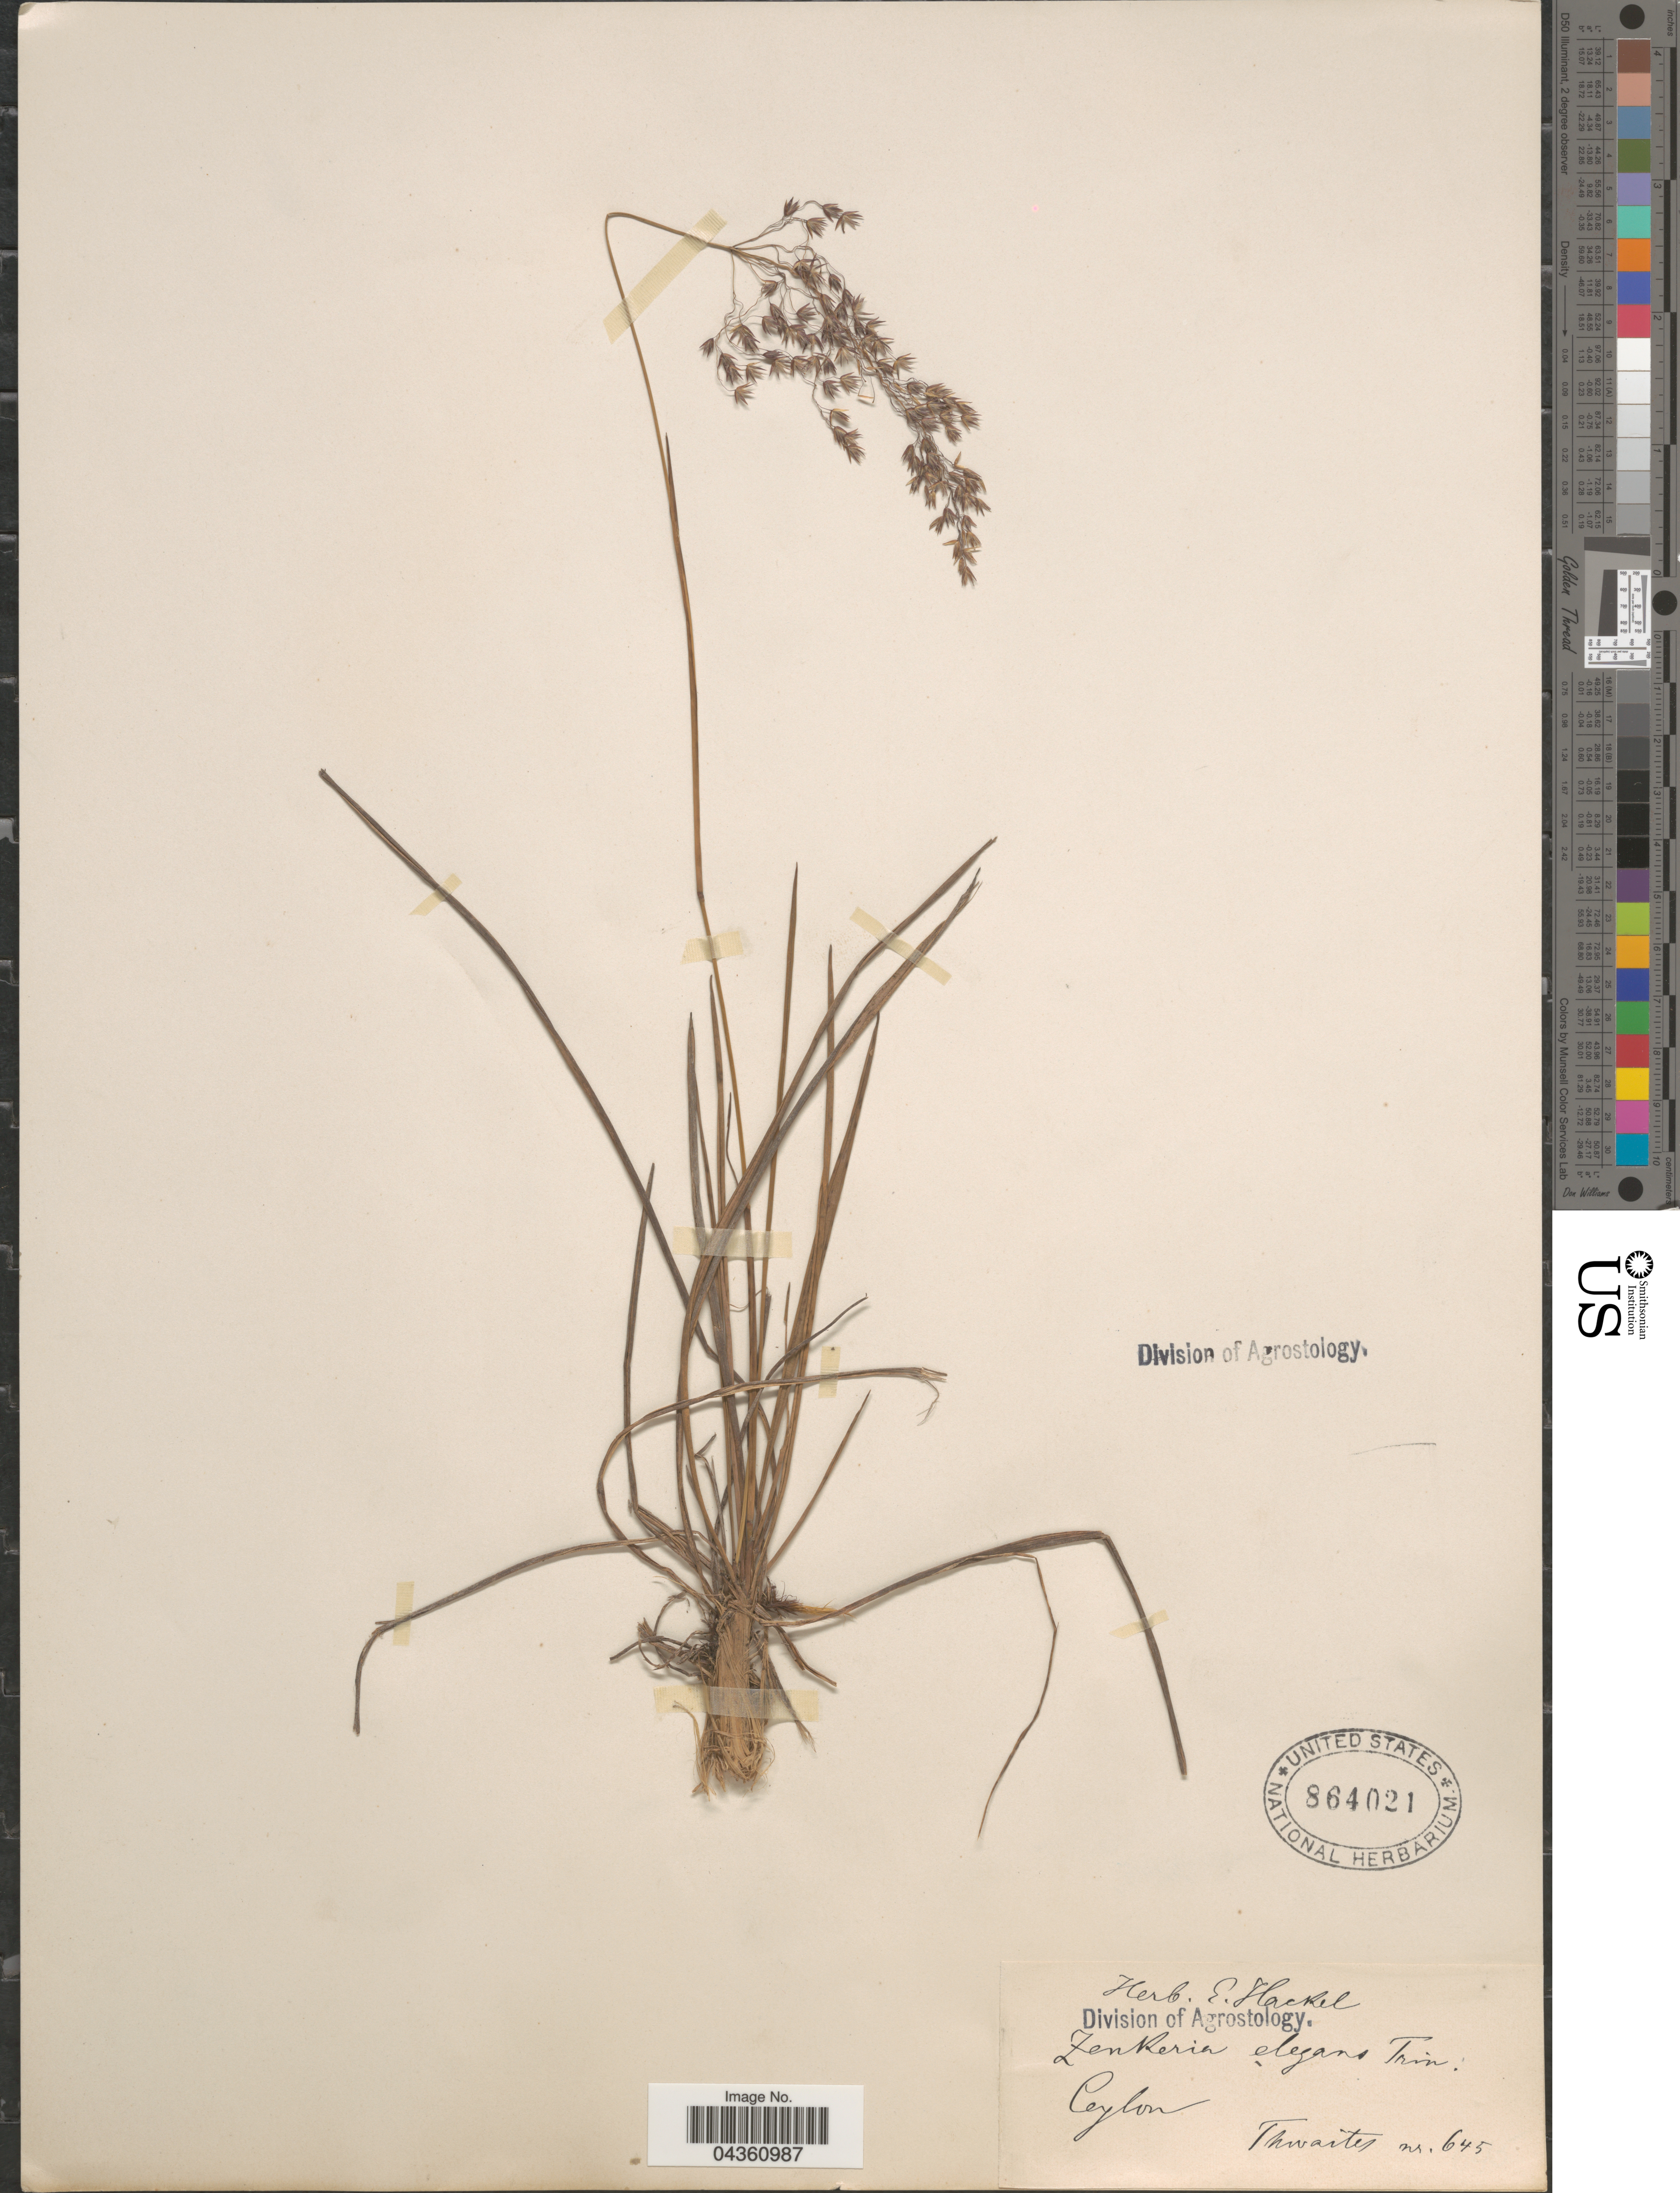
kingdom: Plantae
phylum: Tracheophyta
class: Liliopsida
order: Poales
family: Poaceae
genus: Zenkeria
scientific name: Zenkeria stapfii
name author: Henr.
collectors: Thwaites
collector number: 645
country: Sri Lanka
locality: Ceylon.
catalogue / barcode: US 864021